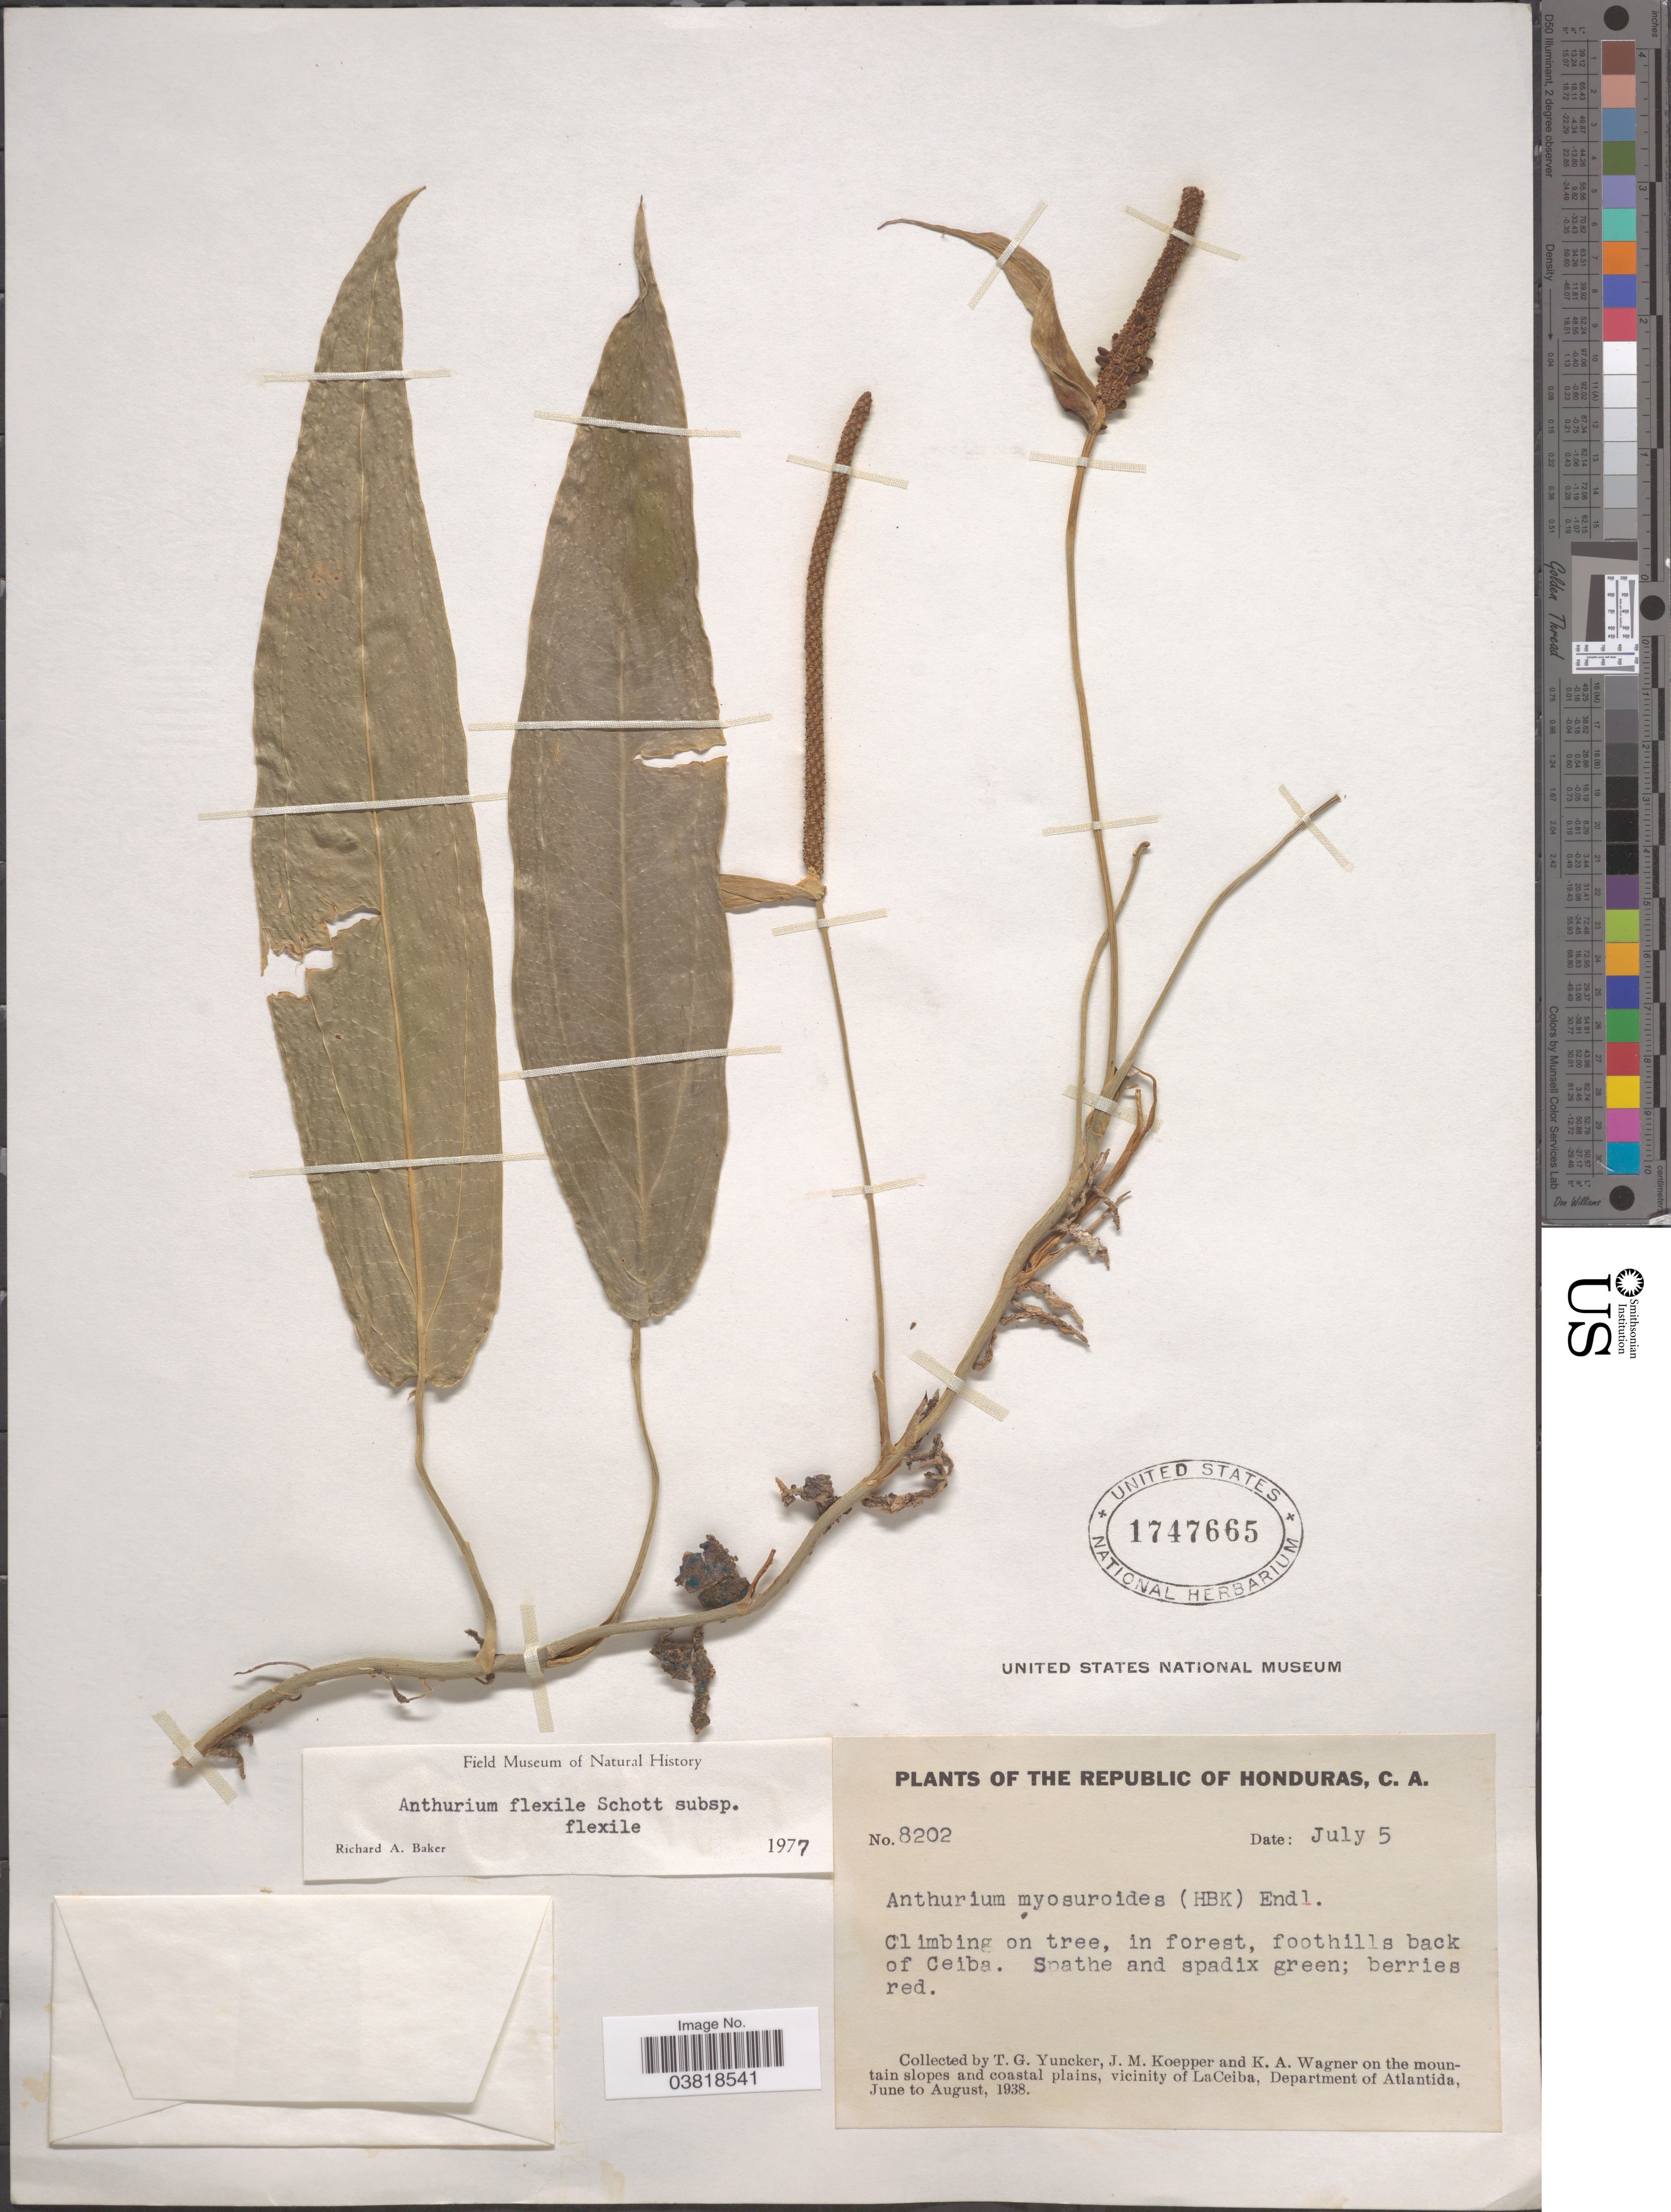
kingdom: Plantae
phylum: Tracheophyta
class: Liliopsida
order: Alismatales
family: Araceae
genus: Anthurium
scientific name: Anthurium flexile subsp. flexile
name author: Schott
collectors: T. G. Yuncker, J. M. Koepper & K. A. Wagner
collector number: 8202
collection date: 1938-07-05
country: Honduras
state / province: Atlantida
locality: The Republic of Honduras. Foothills back of Ceiba. On the mountain slopes and coastal plains, vicinity of LaCeiba, Department of Atlantida.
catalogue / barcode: US 1747665